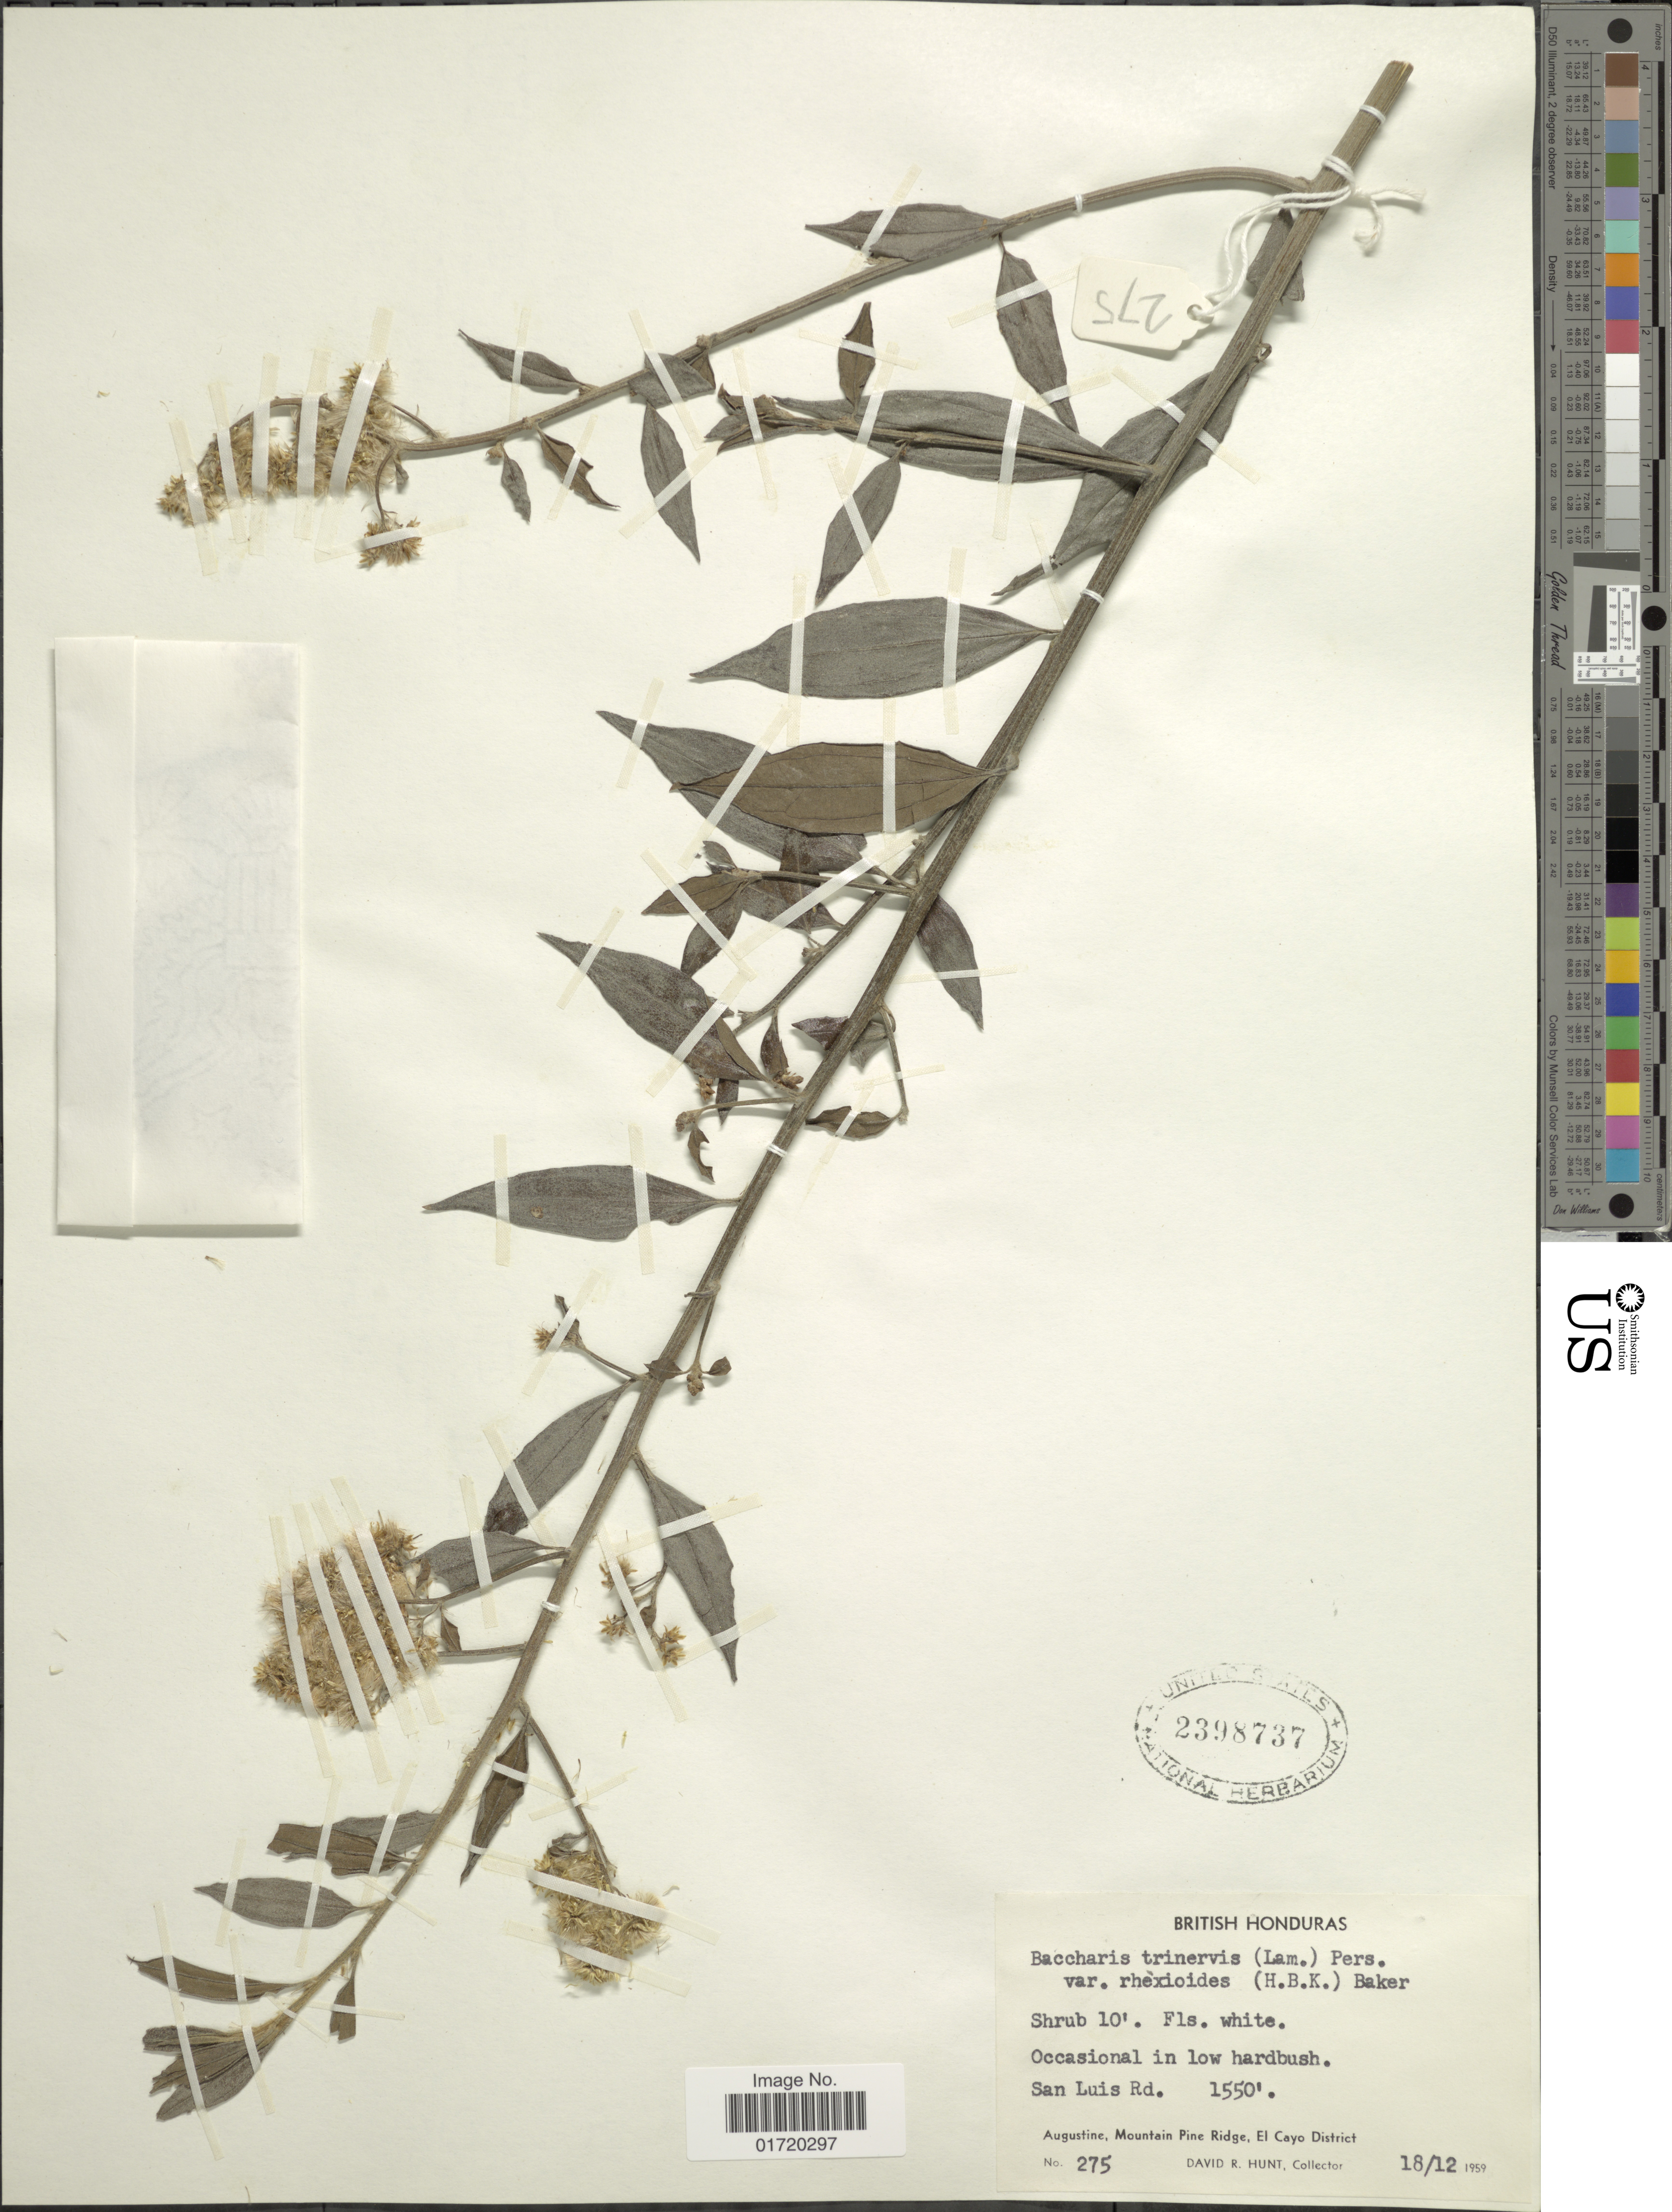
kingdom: Plantae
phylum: Tracheophyta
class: Magnoliopsida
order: Asterales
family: Asteraceae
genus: Baccharis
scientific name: Baccharis trinervis var. rhexioides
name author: (Kunth) Baker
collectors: D. R. Hunt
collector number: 275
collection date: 1959-12-18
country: Belize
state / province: Cayo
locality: San Luis Rd., Augustine, Mountain Pine Ridge, El Cayo District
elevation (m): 472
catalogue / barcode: US 2398737